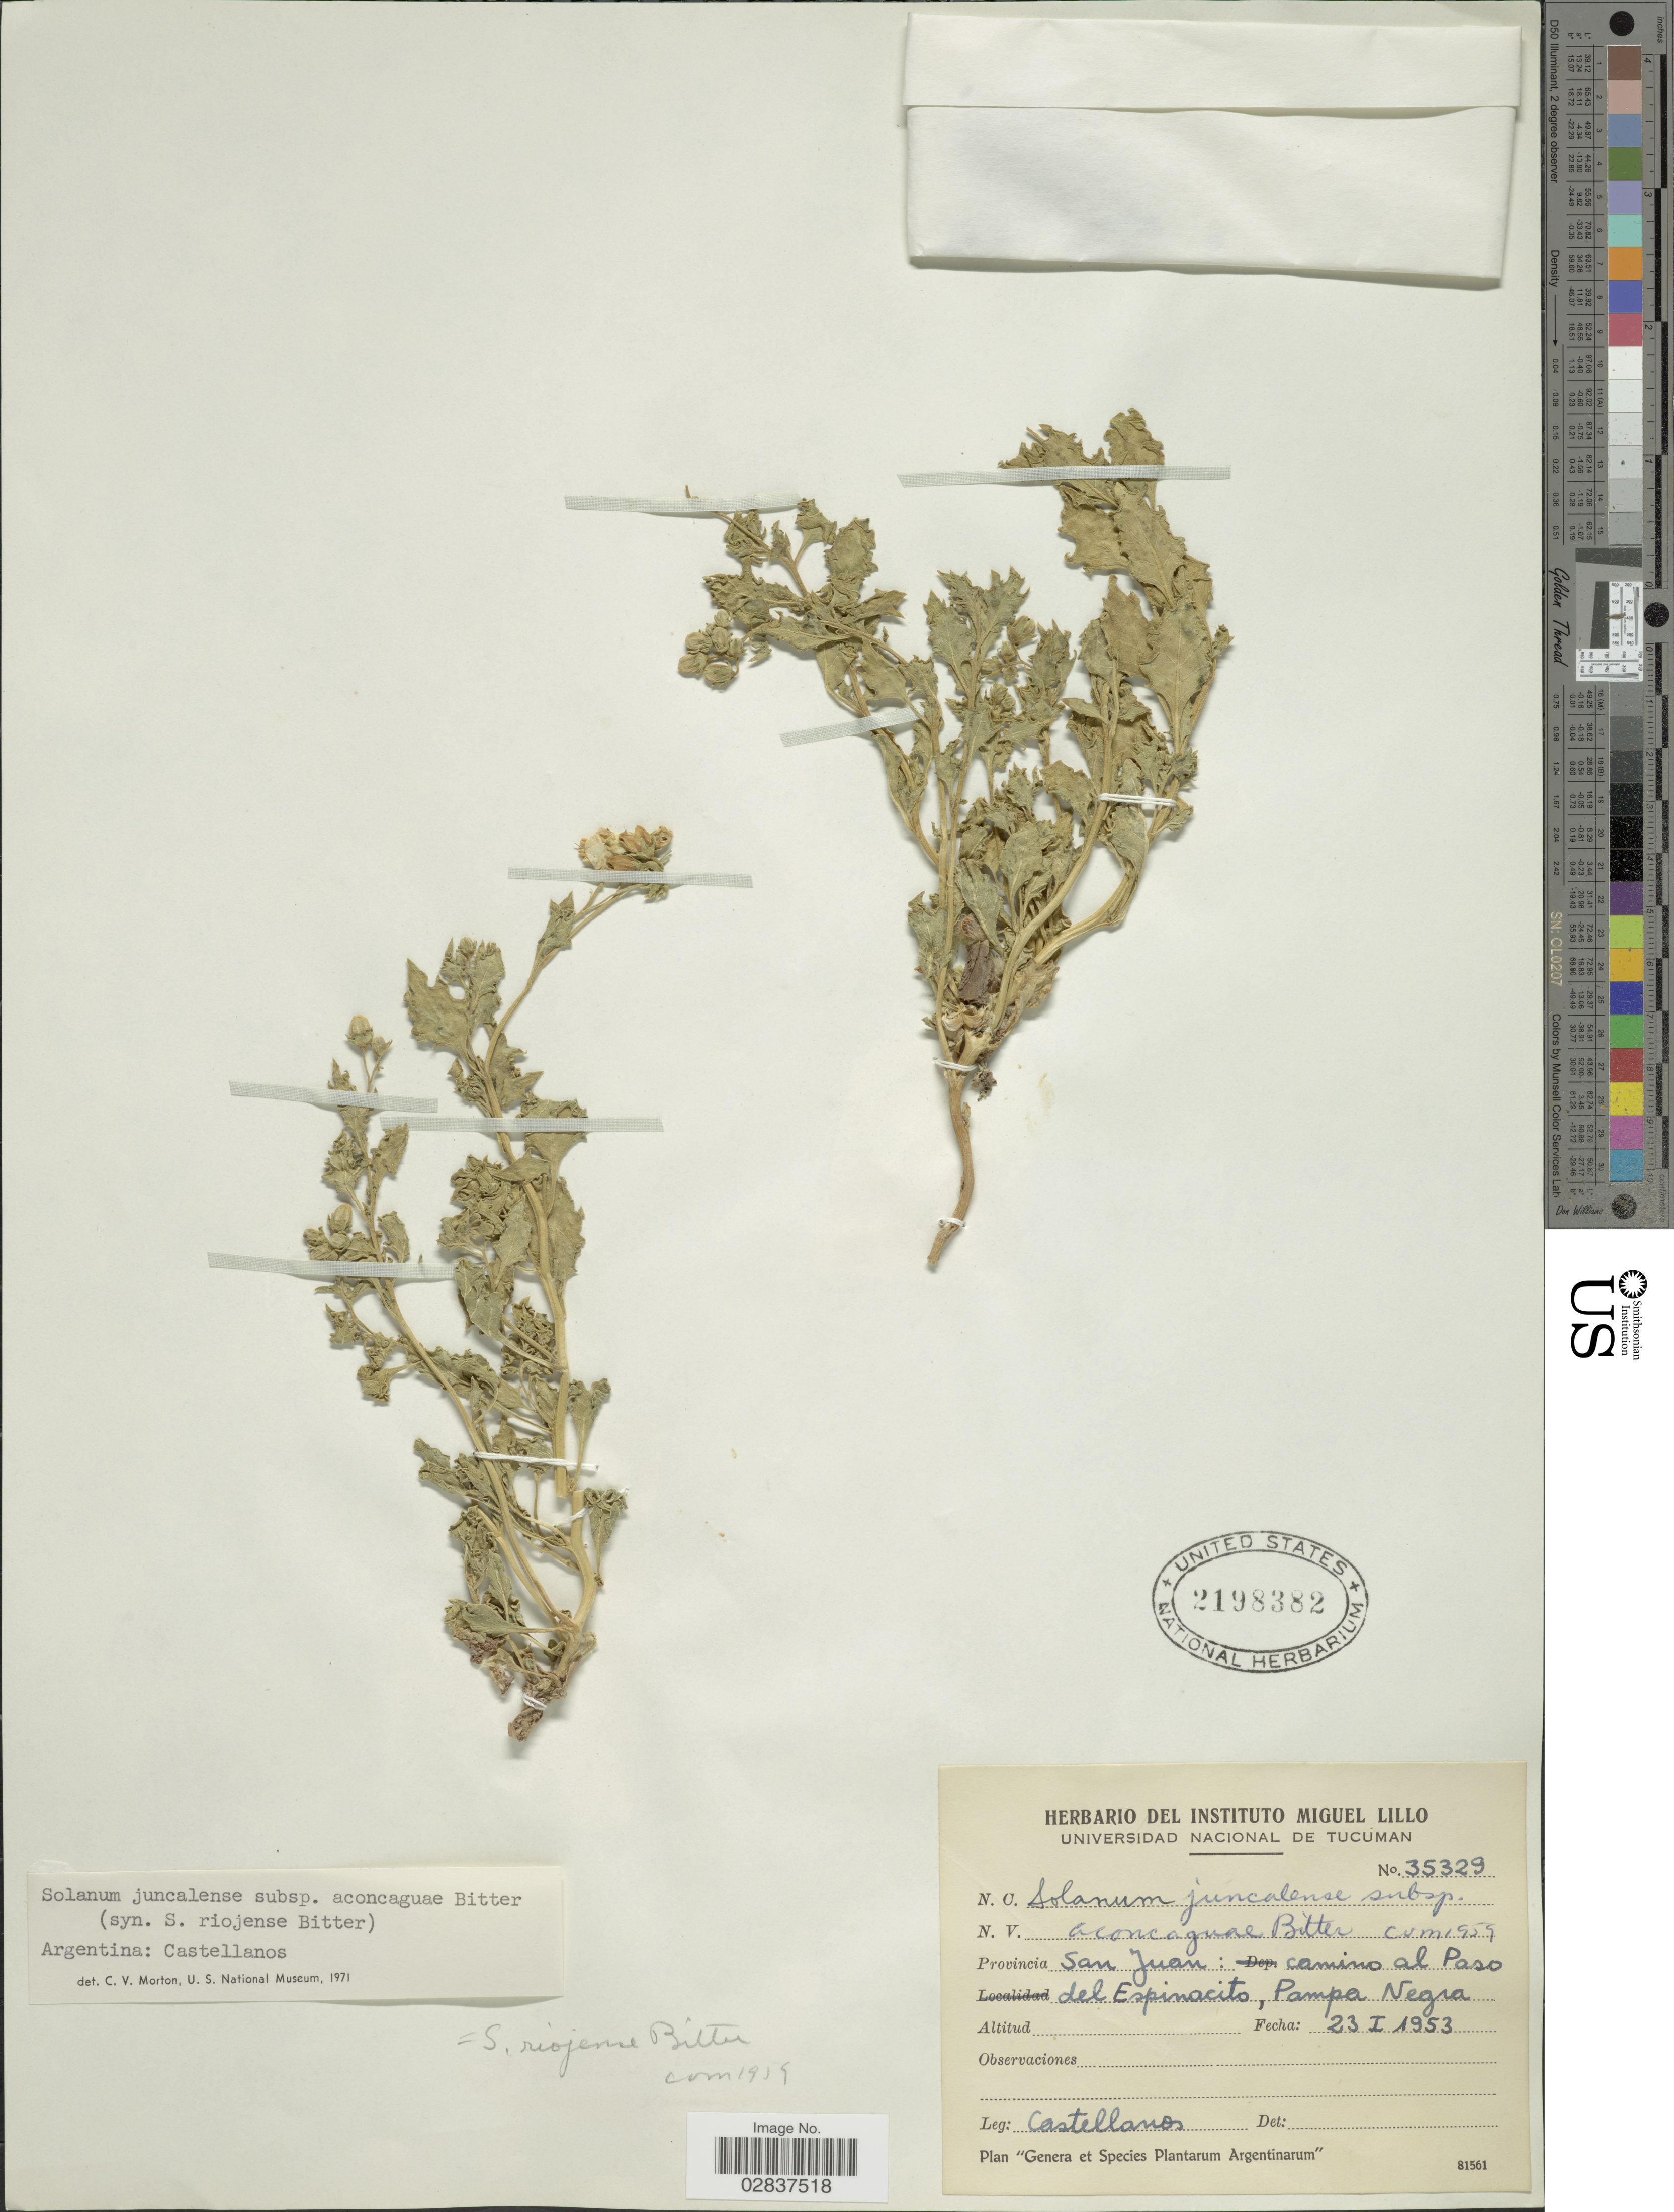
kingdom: Plantae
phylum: Tracheophyta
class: Magnoliopsida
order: Solanales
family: Solanaceae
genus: Solanum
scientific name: Solanum juncalense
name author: Reiche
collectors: -- Castellanos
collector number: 35329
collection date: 1953-01-23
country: Argentina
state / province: San Juan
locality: Camino al Paso del Espinacito, Pampa Negra.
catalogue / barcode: US 2198382